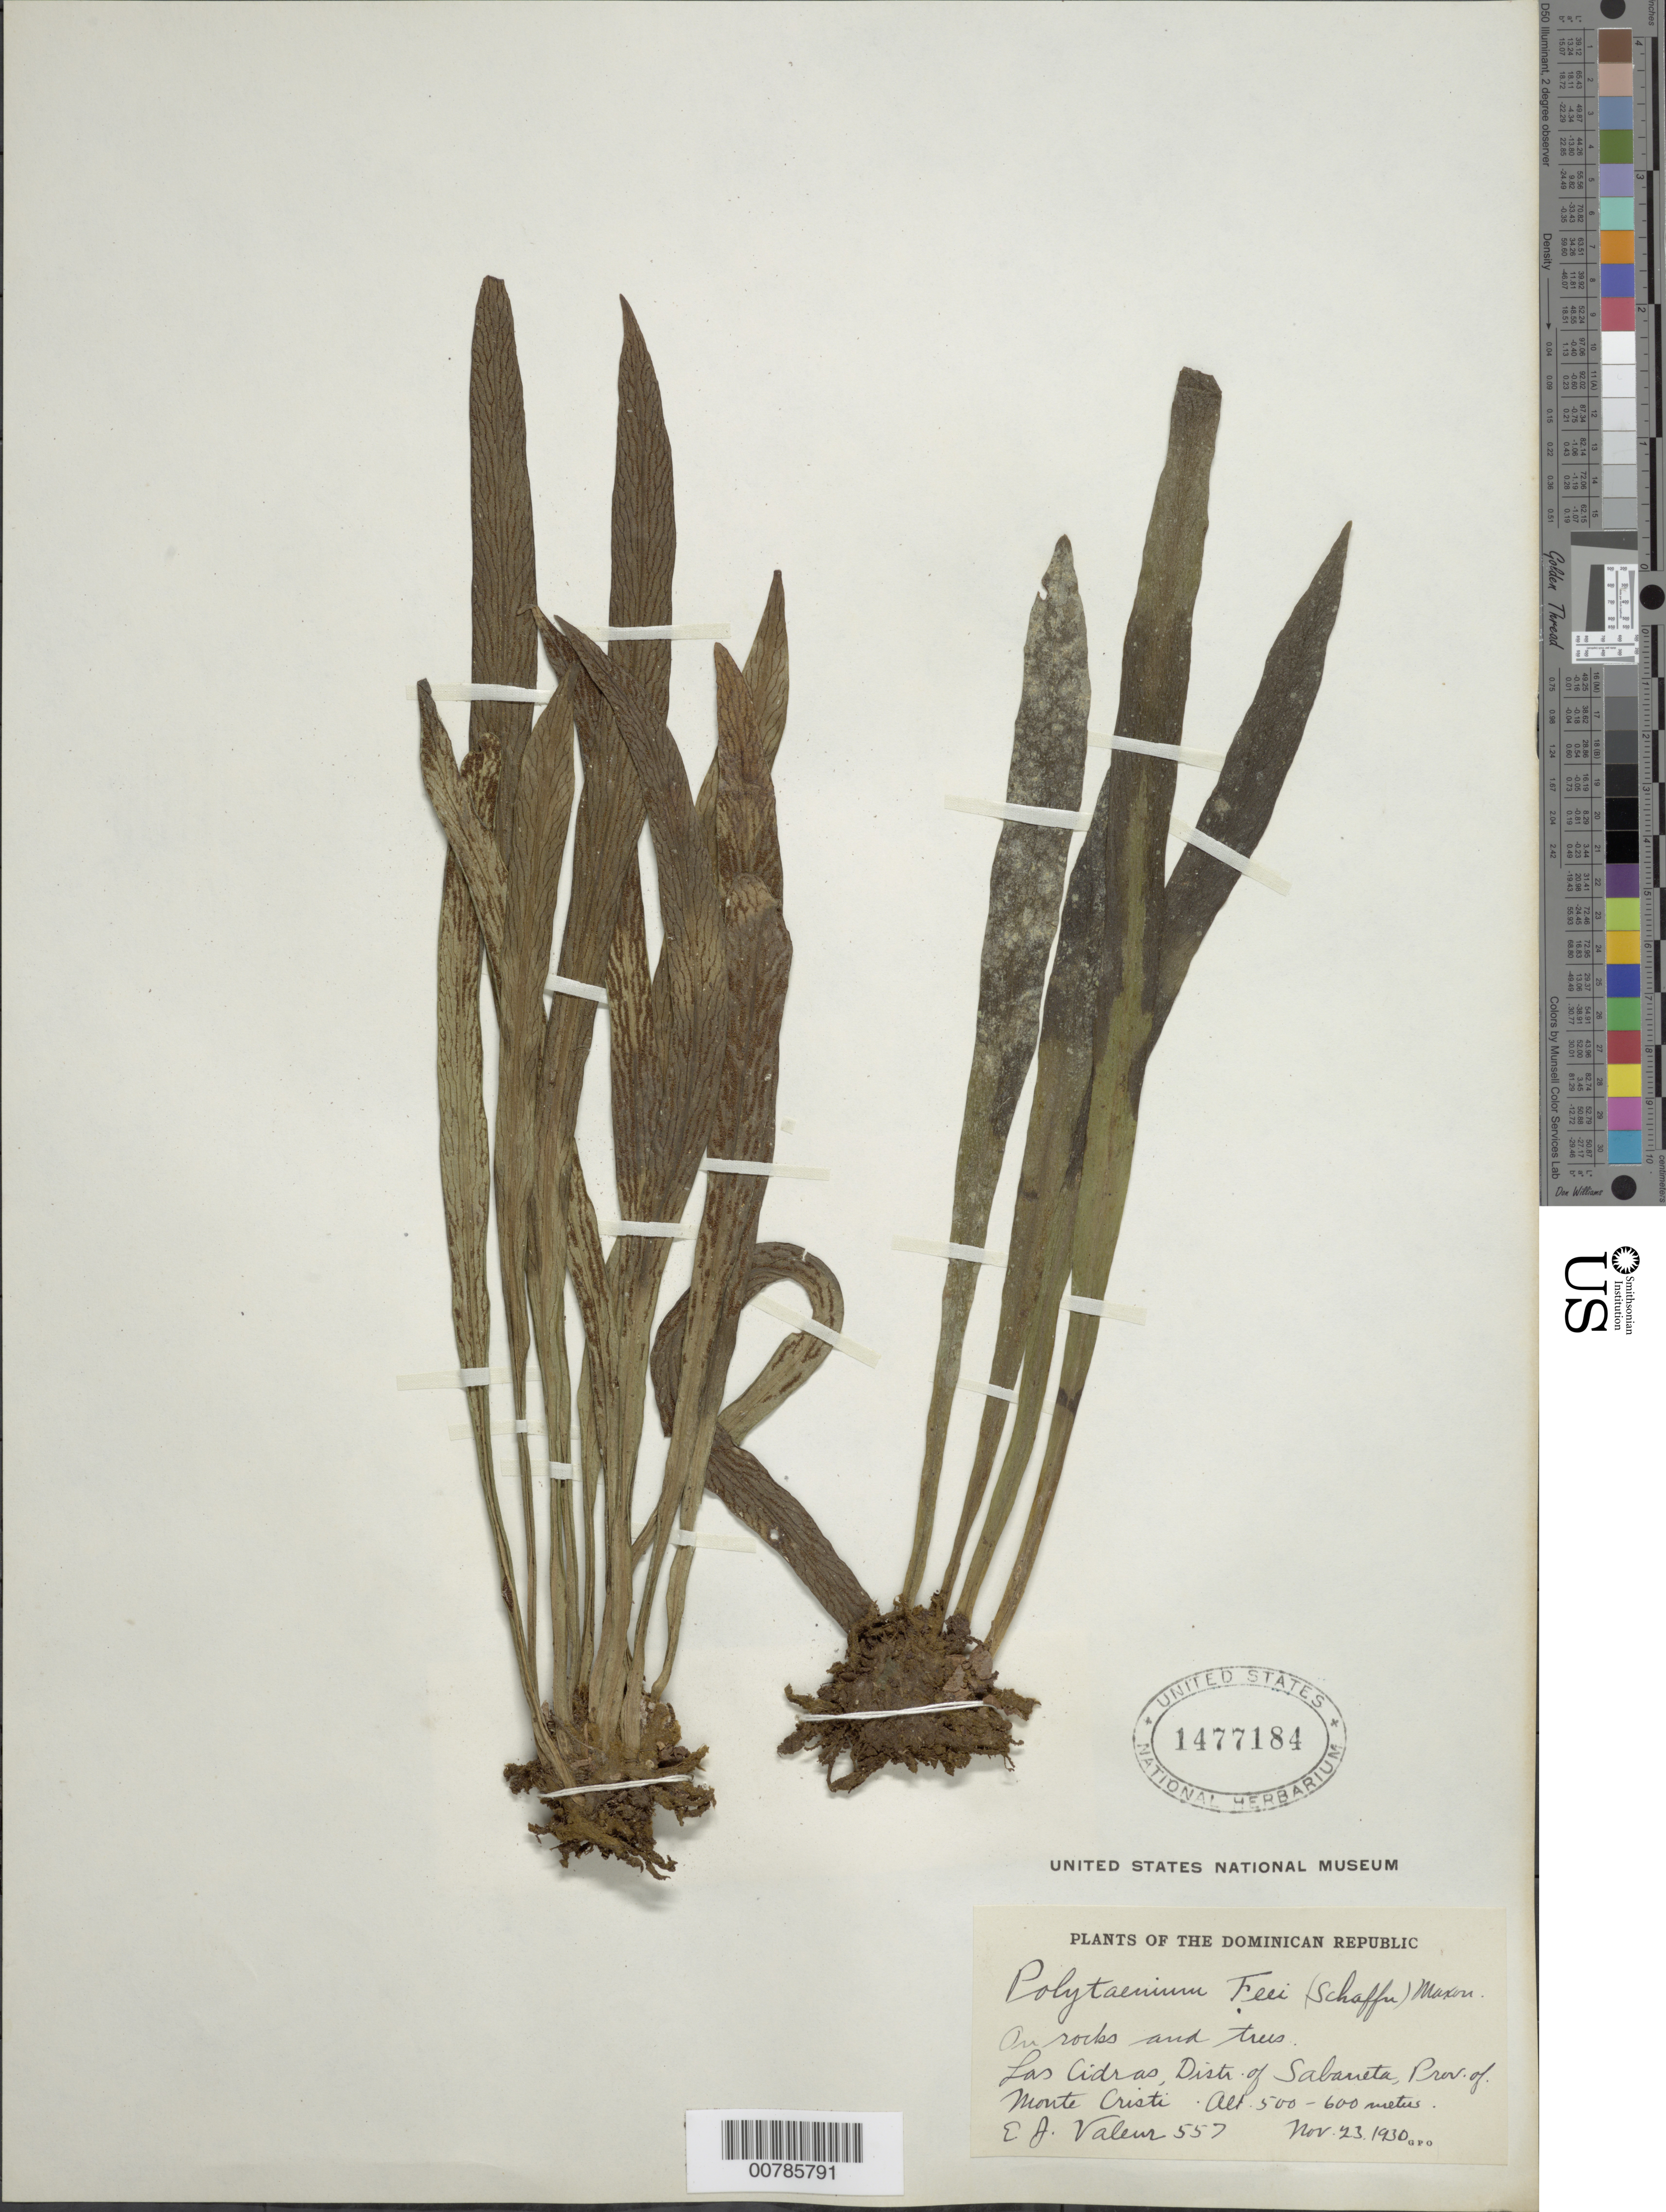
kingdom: Plantae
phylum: Tracheophyta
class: Polypodiopsida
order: Polypodiales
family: Pteridaceae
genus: Polytaenium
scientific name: Polytaenium lanceolatum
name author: (L.) Desv.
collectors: E. Valeur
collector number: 557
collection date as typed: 23 Nov 1930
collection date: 1930-11-23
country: Dominican Republic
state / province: Monte Cristi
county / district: Sabaneta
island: Hispaniola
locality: Las Cidras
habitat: On rocks and trees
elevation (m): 500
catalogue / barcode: US 1477184